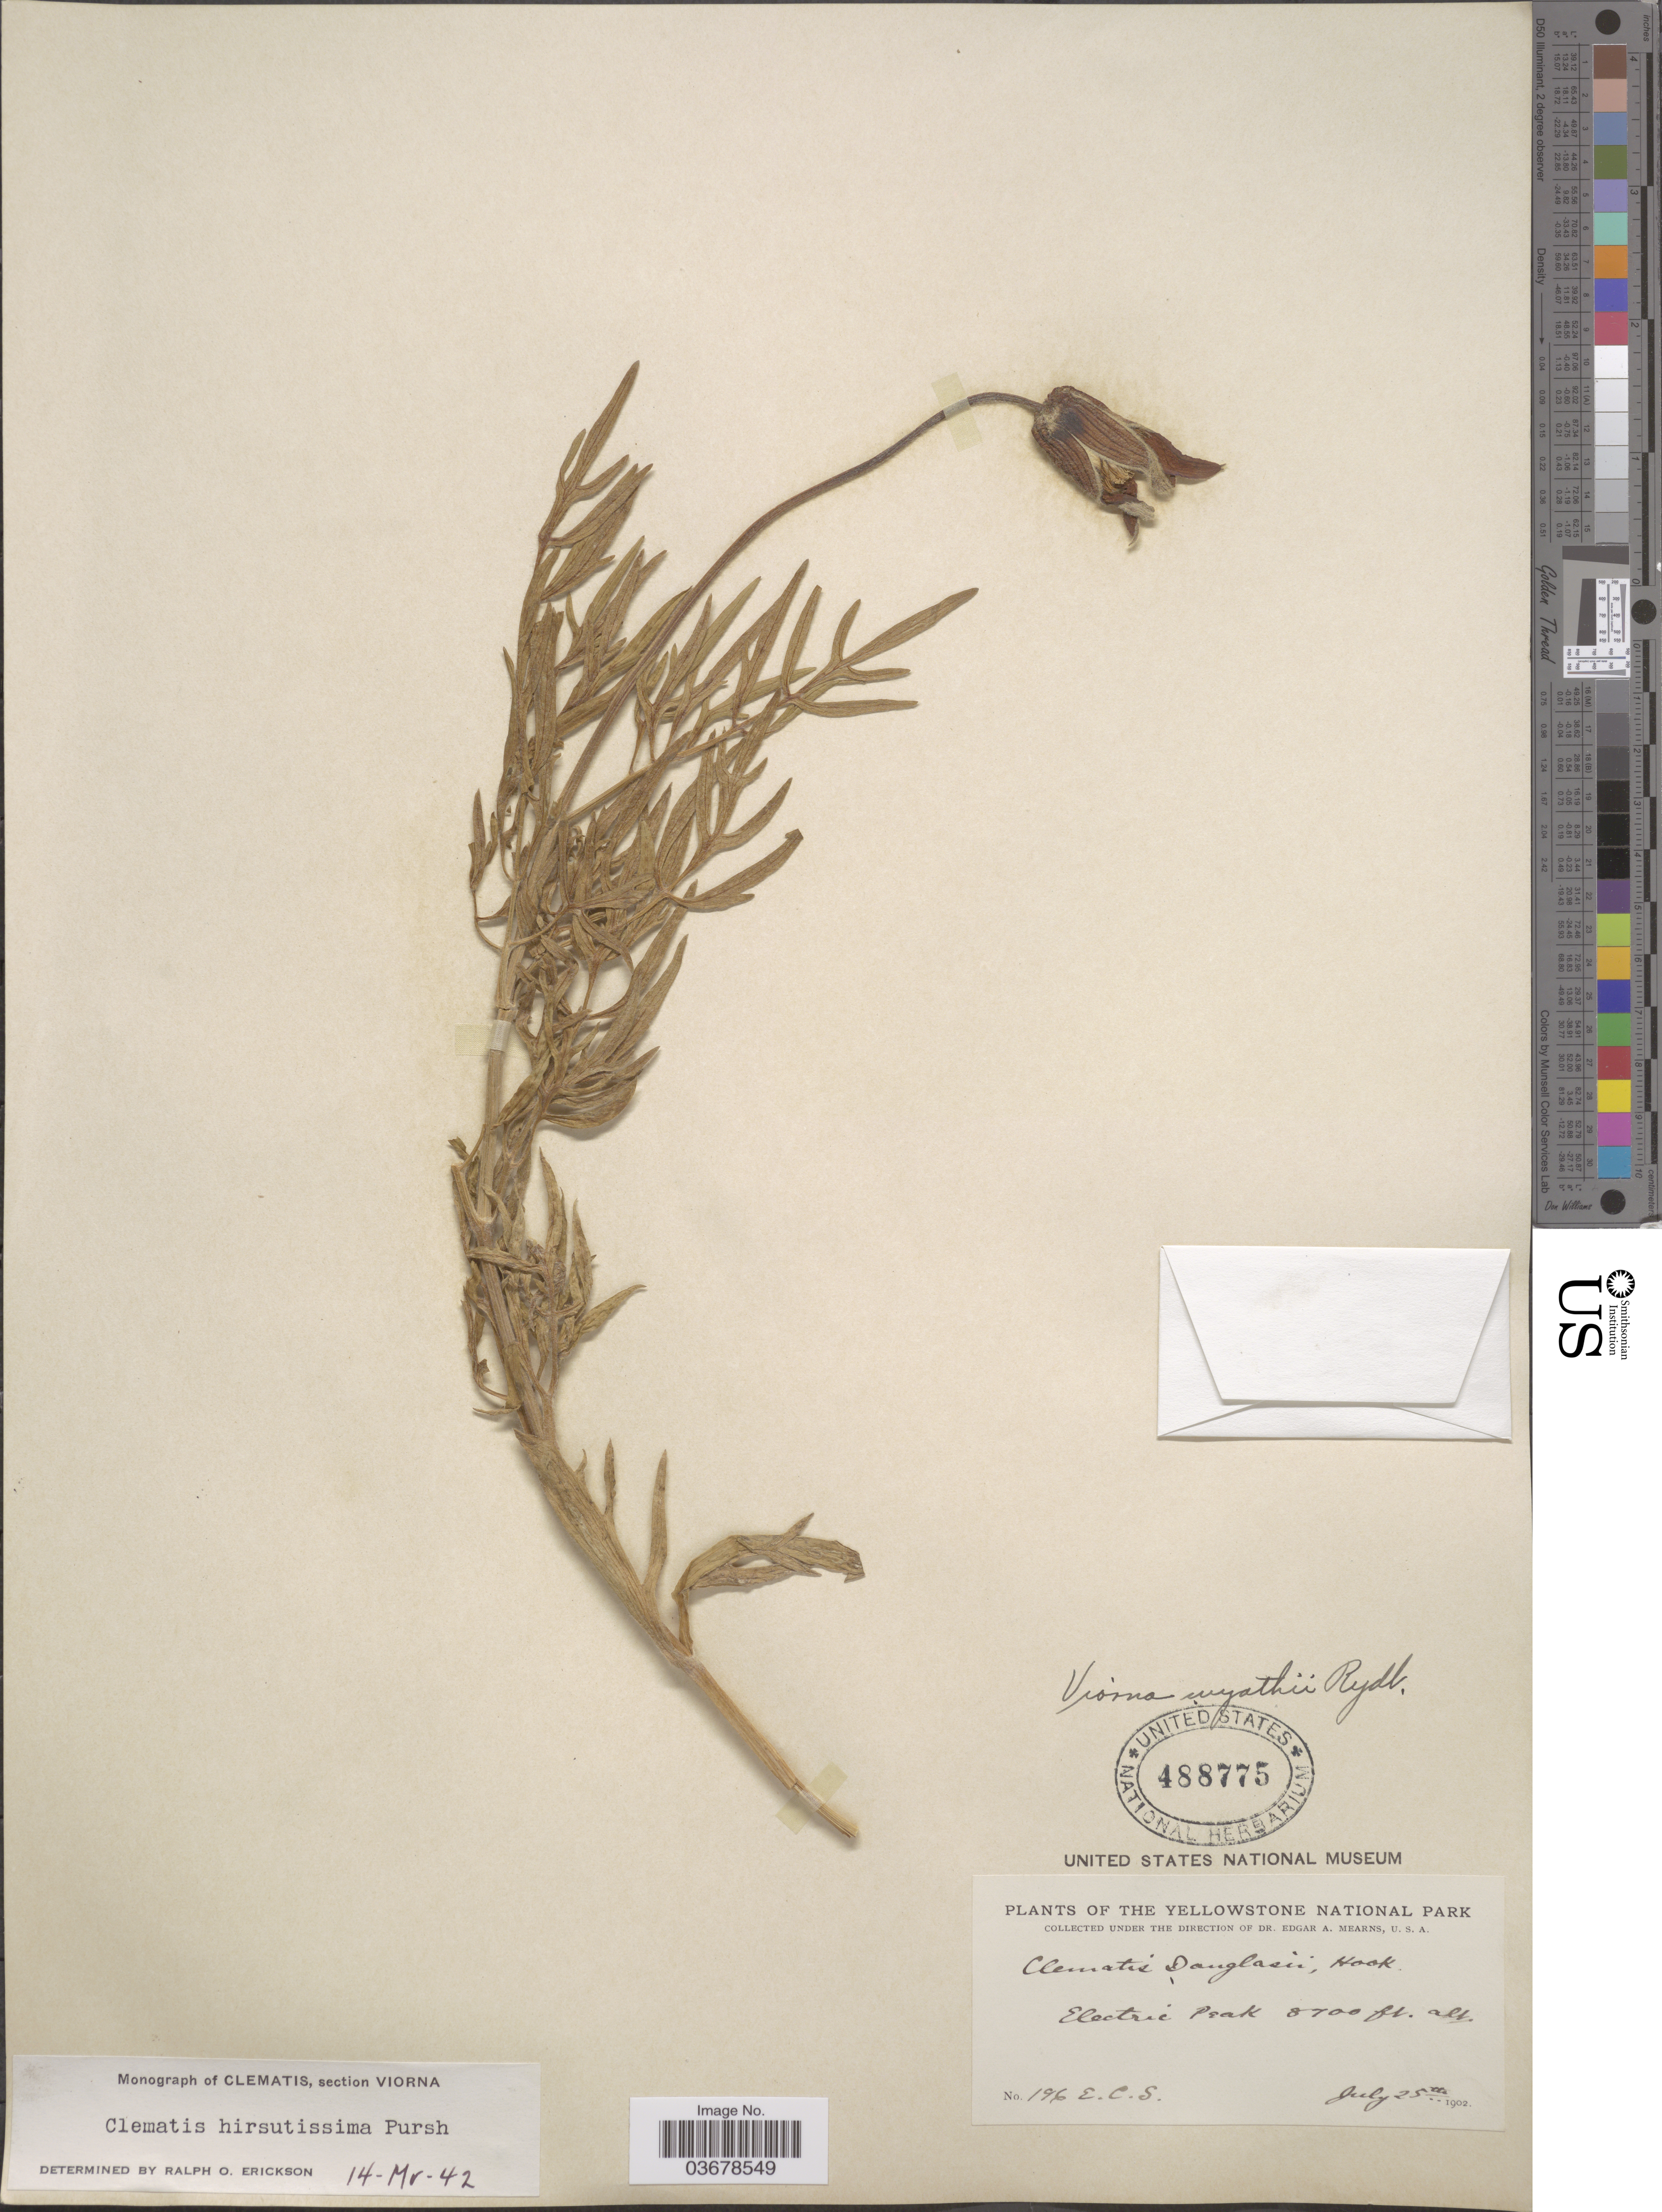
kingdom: Plantae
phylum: Tracheophyta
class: Magnoliopsida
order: Ranunculales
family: Ranunculaceae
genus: Clematis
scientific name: Clematis viorna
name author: L.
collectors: E. C. Smith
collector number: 196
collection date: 1902-07-25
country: United States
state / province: Montana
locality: The Yellowstone National Park. Electric Peak.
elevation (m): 2652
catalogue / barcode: US 488775